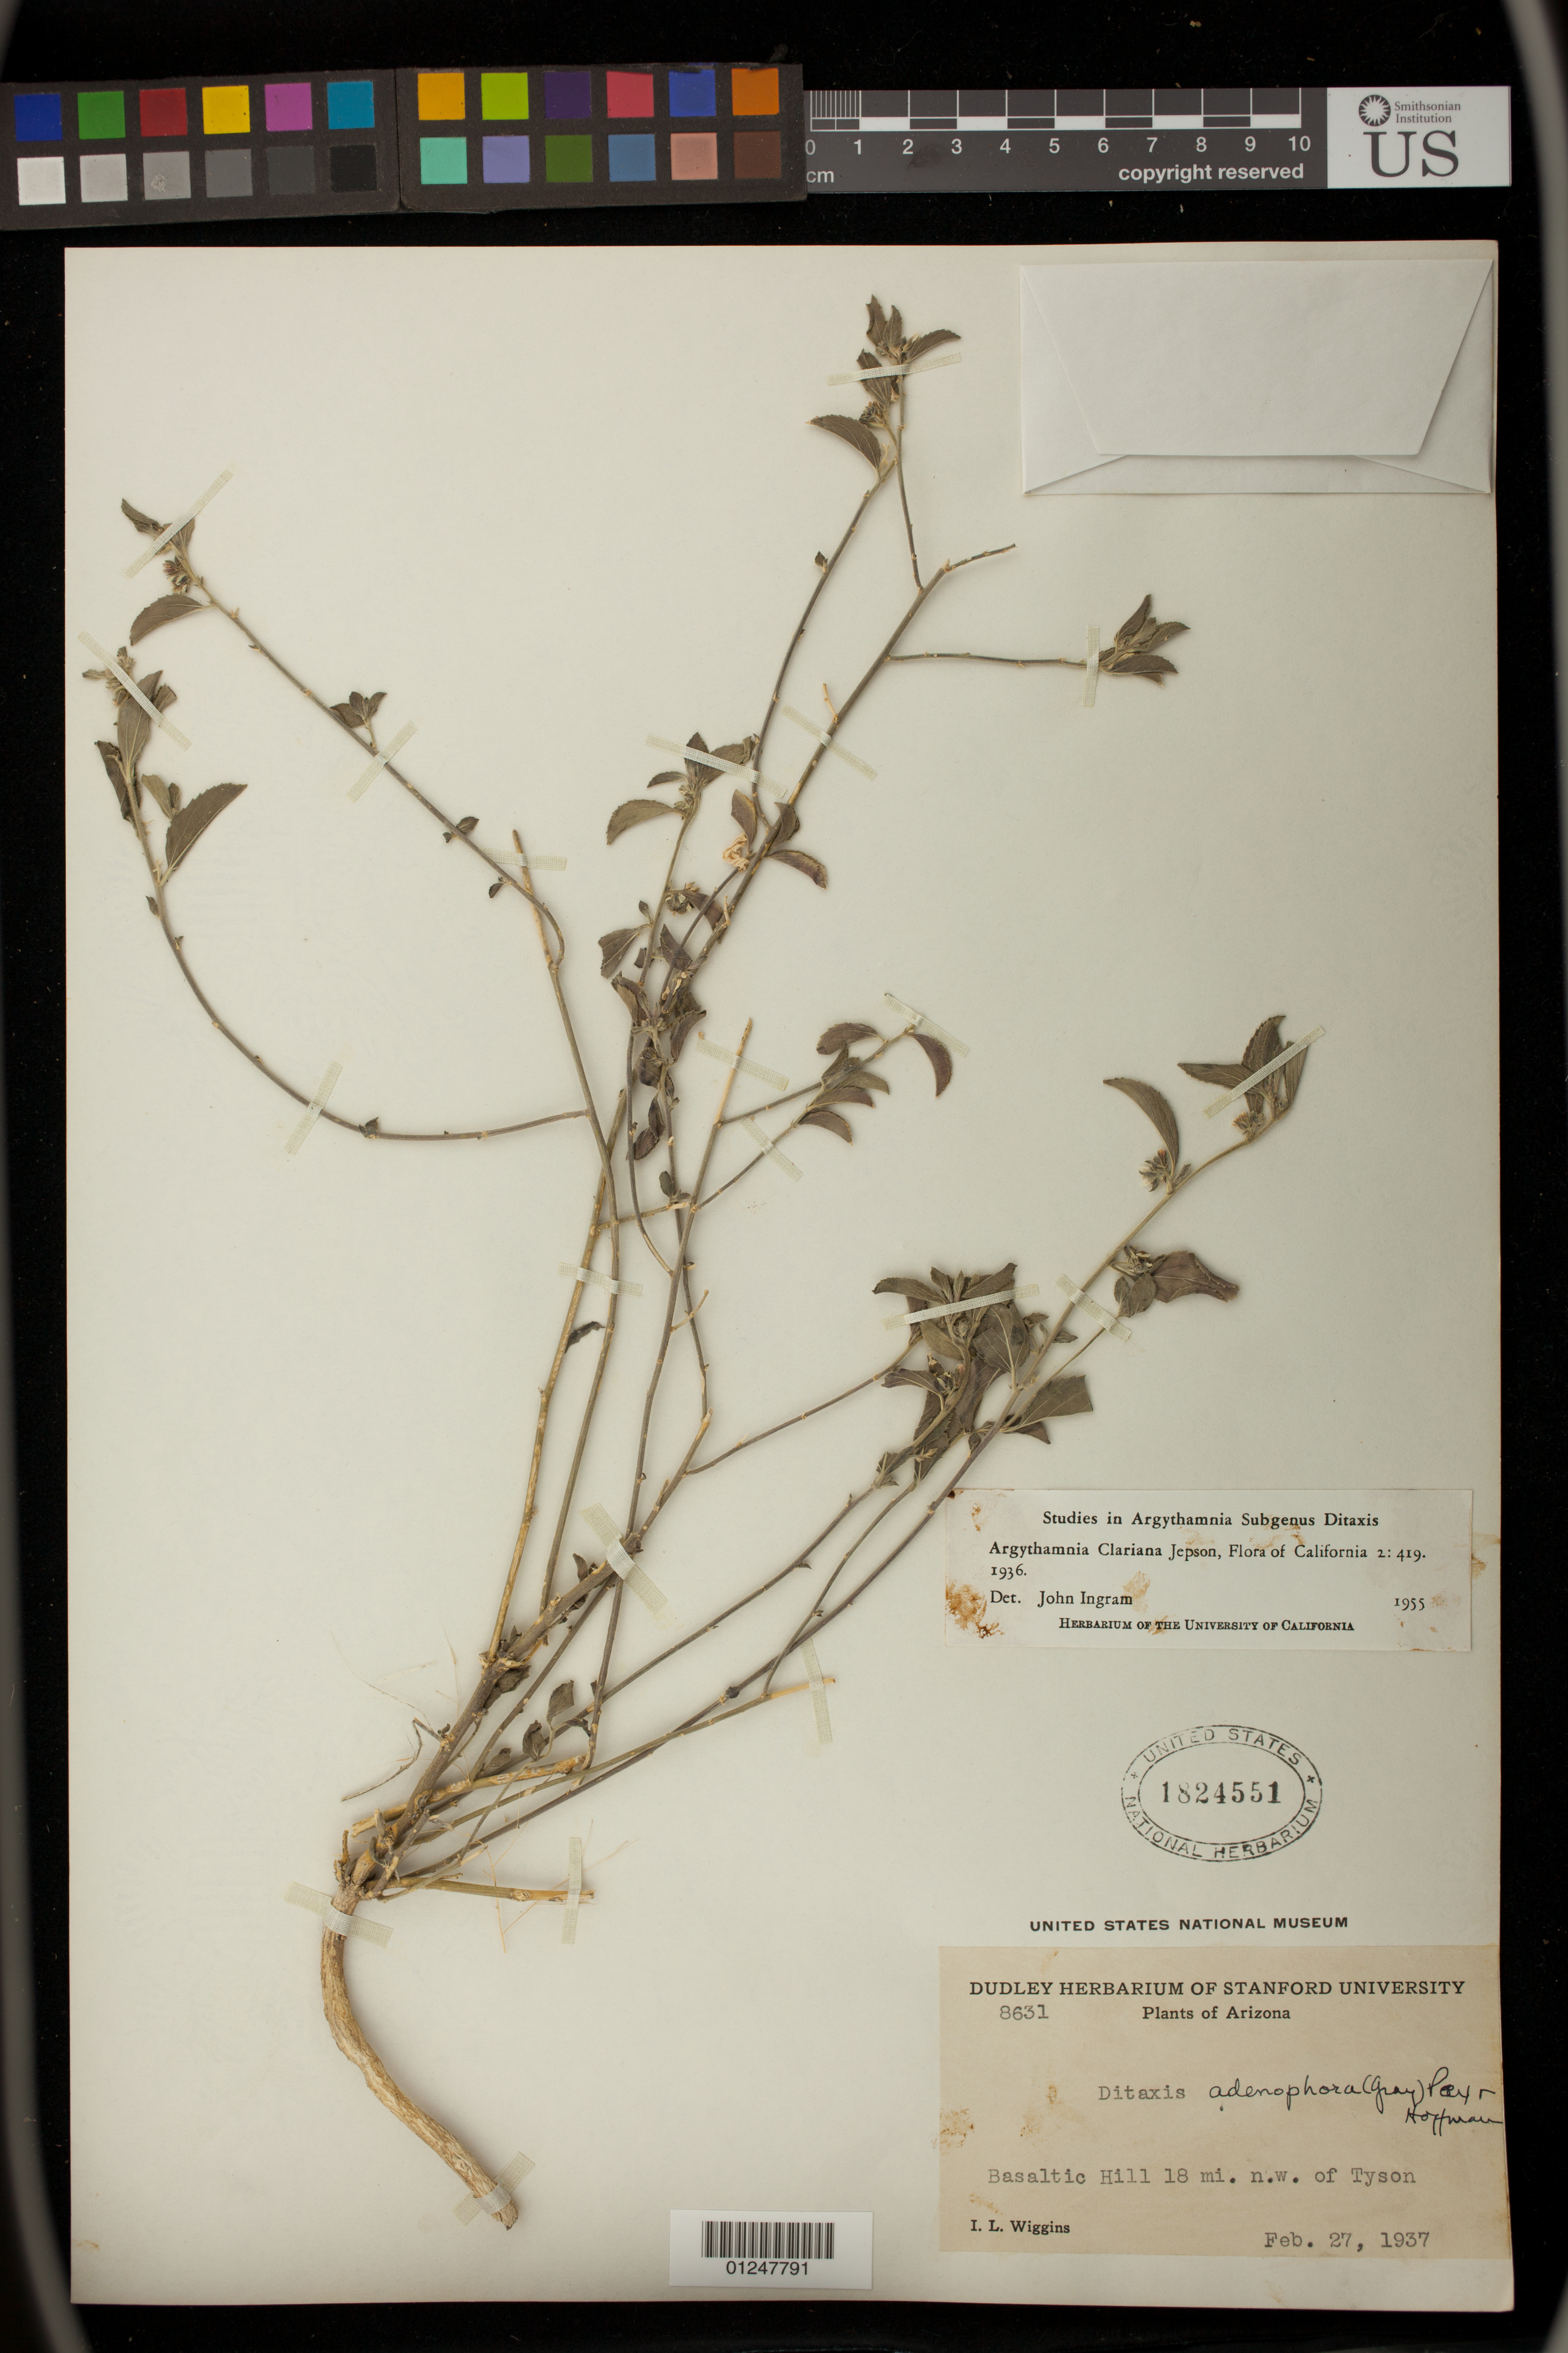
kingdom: Plantae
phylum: Tracheophyta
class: Magnoliopsida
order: Malpighiales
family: Euphorbiaceae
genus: Argythamnia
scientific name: Argythamnia claryana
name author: Jeps.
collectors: I. L. Wiggins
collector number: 8631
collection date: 1937-02-27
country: United States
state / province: Arizona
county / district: Yuma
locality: Basaltic Hill 18 mi. NW of Tyson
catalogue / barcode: US 1824551